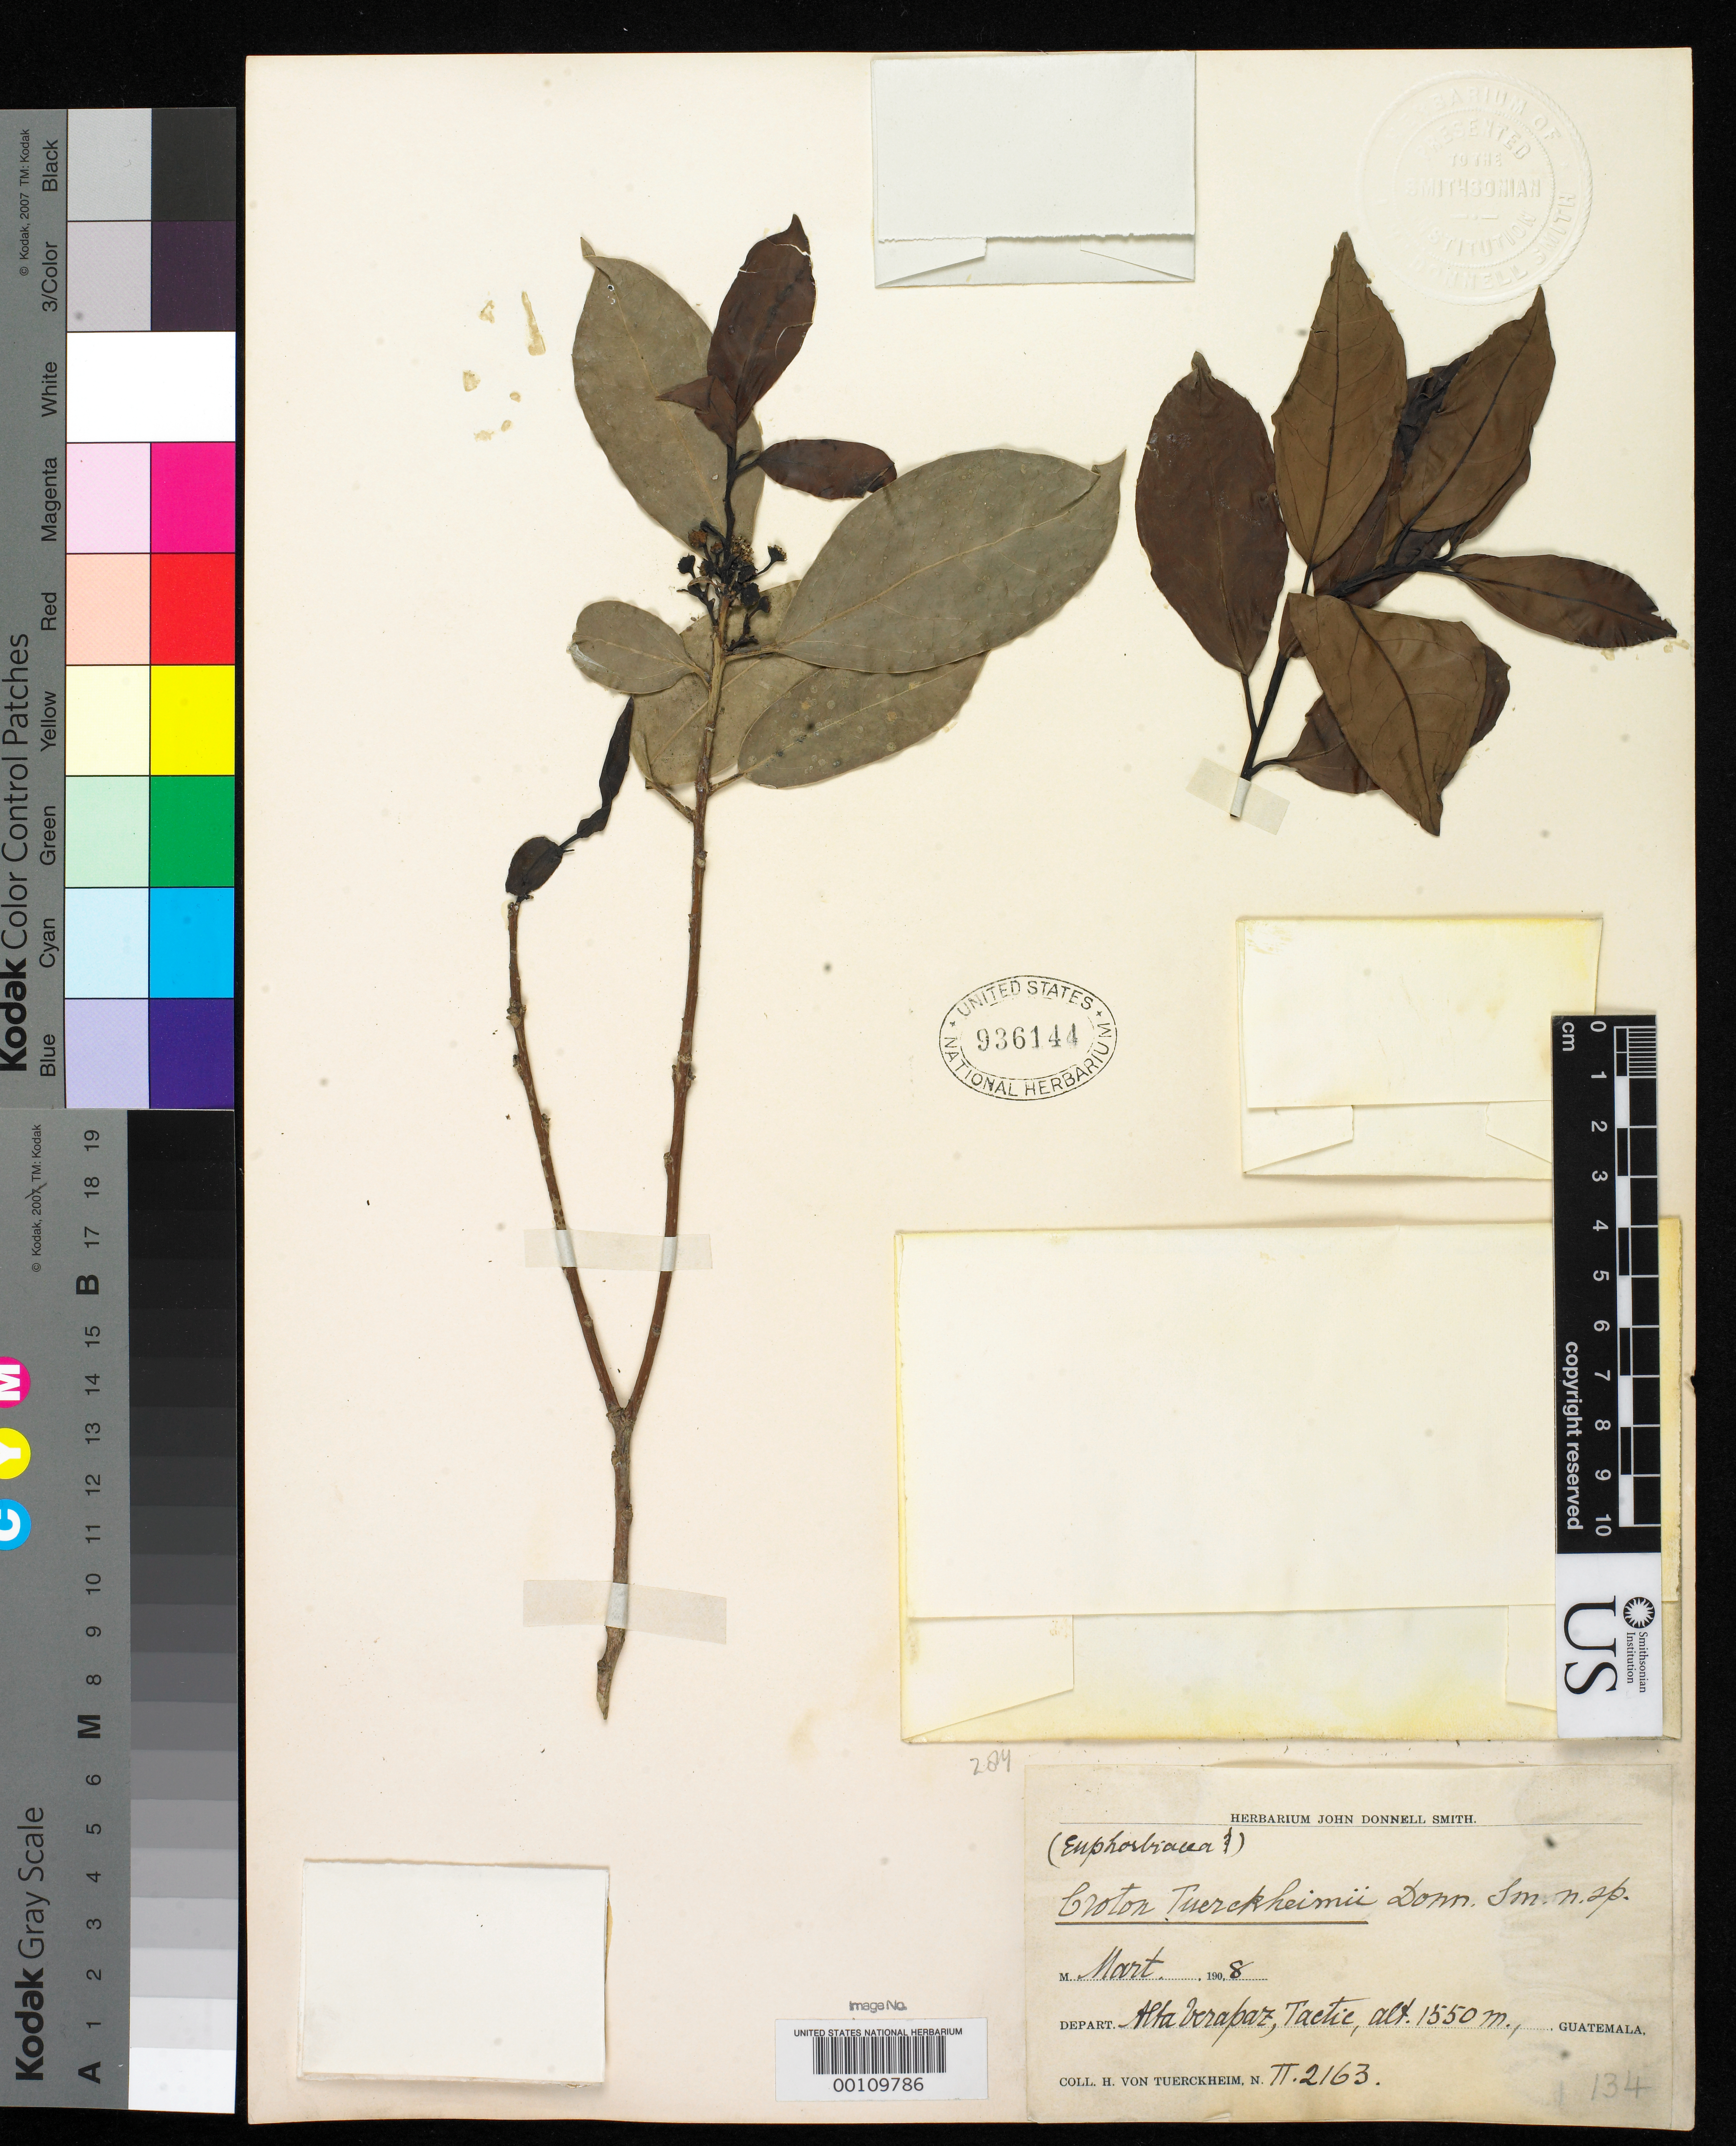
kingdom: Plantae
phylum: Tracheophyta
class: Magnoliopsida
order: Malpighiales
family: Euphorbiaceae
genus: Croton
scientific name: Croton tuerckheimii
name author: Donn. Sm.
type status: Type Collection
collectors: H. von Türckheim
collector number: II 2163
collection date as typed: May 1908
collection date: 1908-05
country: Guatemala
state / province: Alta Verapaz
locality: Tactic.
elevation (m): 1550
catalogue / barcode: US 936144